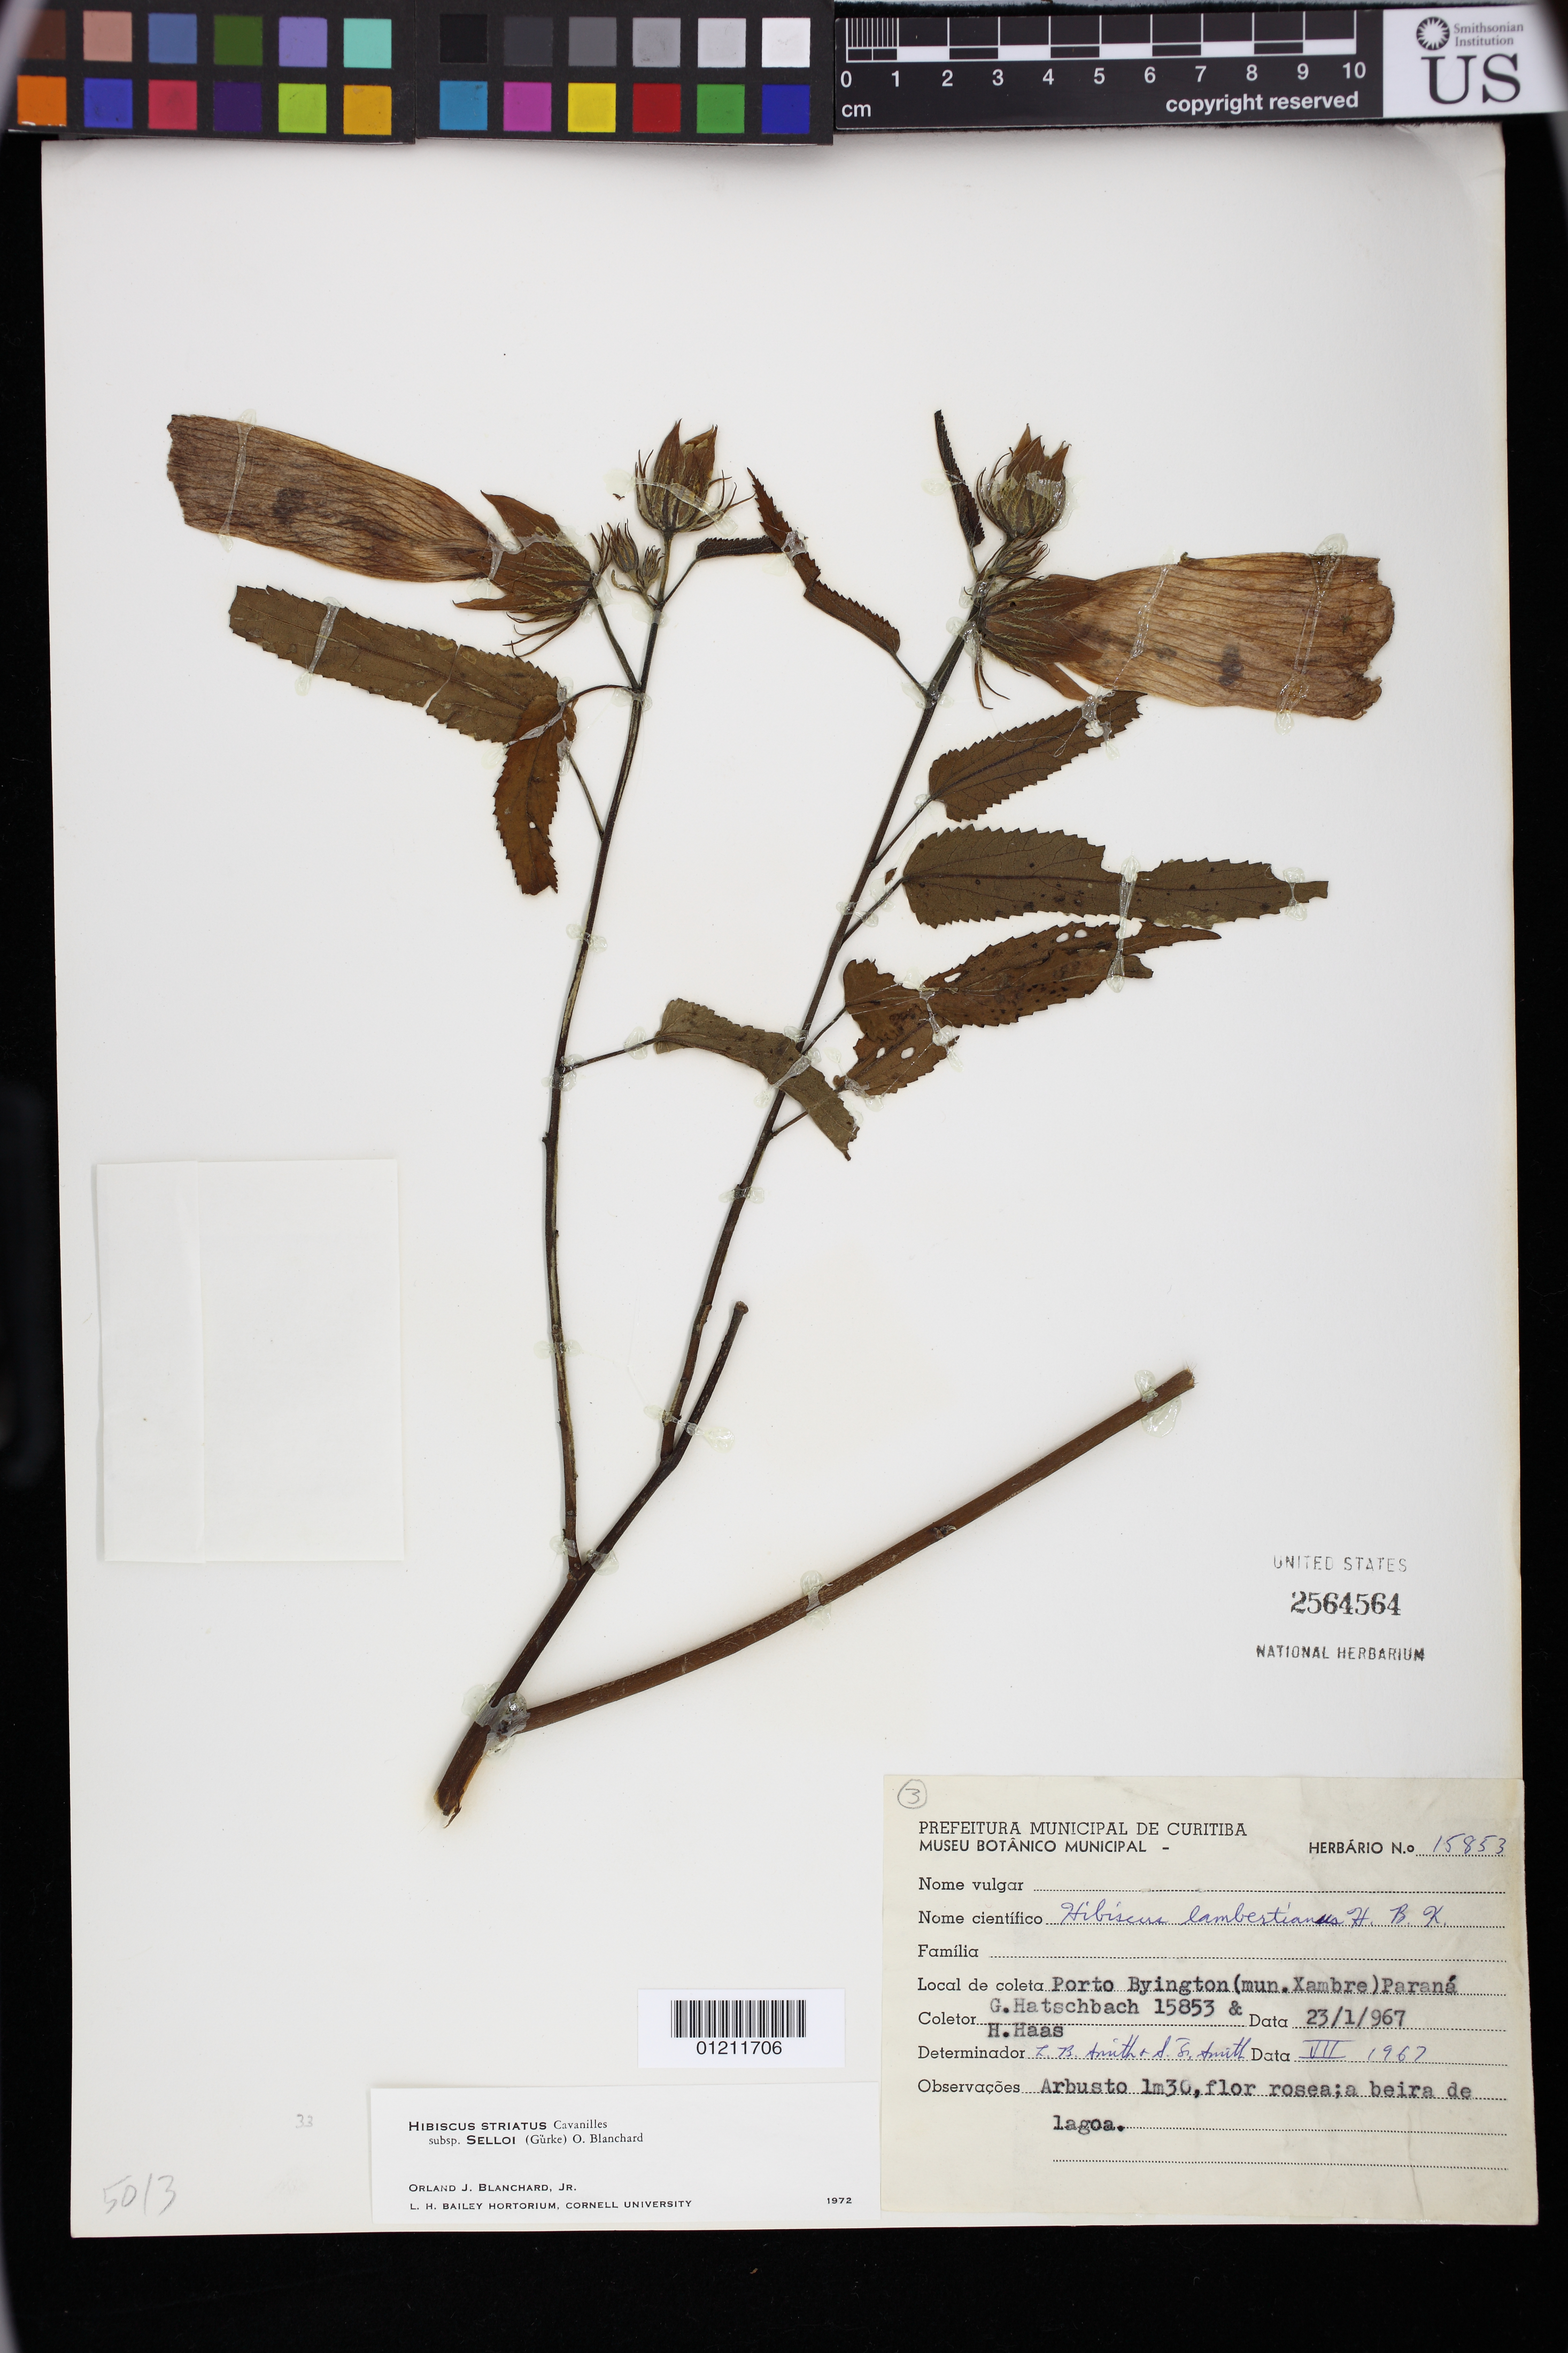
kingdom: Plantae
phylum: Tracheophyta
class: Magnoliopsida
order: Malvales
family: Malvaceae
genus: Hibiscus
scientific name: Hibiscus striatus subsp. selloi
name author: (Gürke) O.J. Blanch.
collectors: G. Hatschbach & H. Haas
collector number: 15853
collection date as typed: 23 Jan 1967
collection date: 1967-01-23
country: Brazil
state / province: Paraná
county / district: Xambre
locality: Porto Byington (mun. Xambre) Paraná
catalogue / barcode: US 2564564